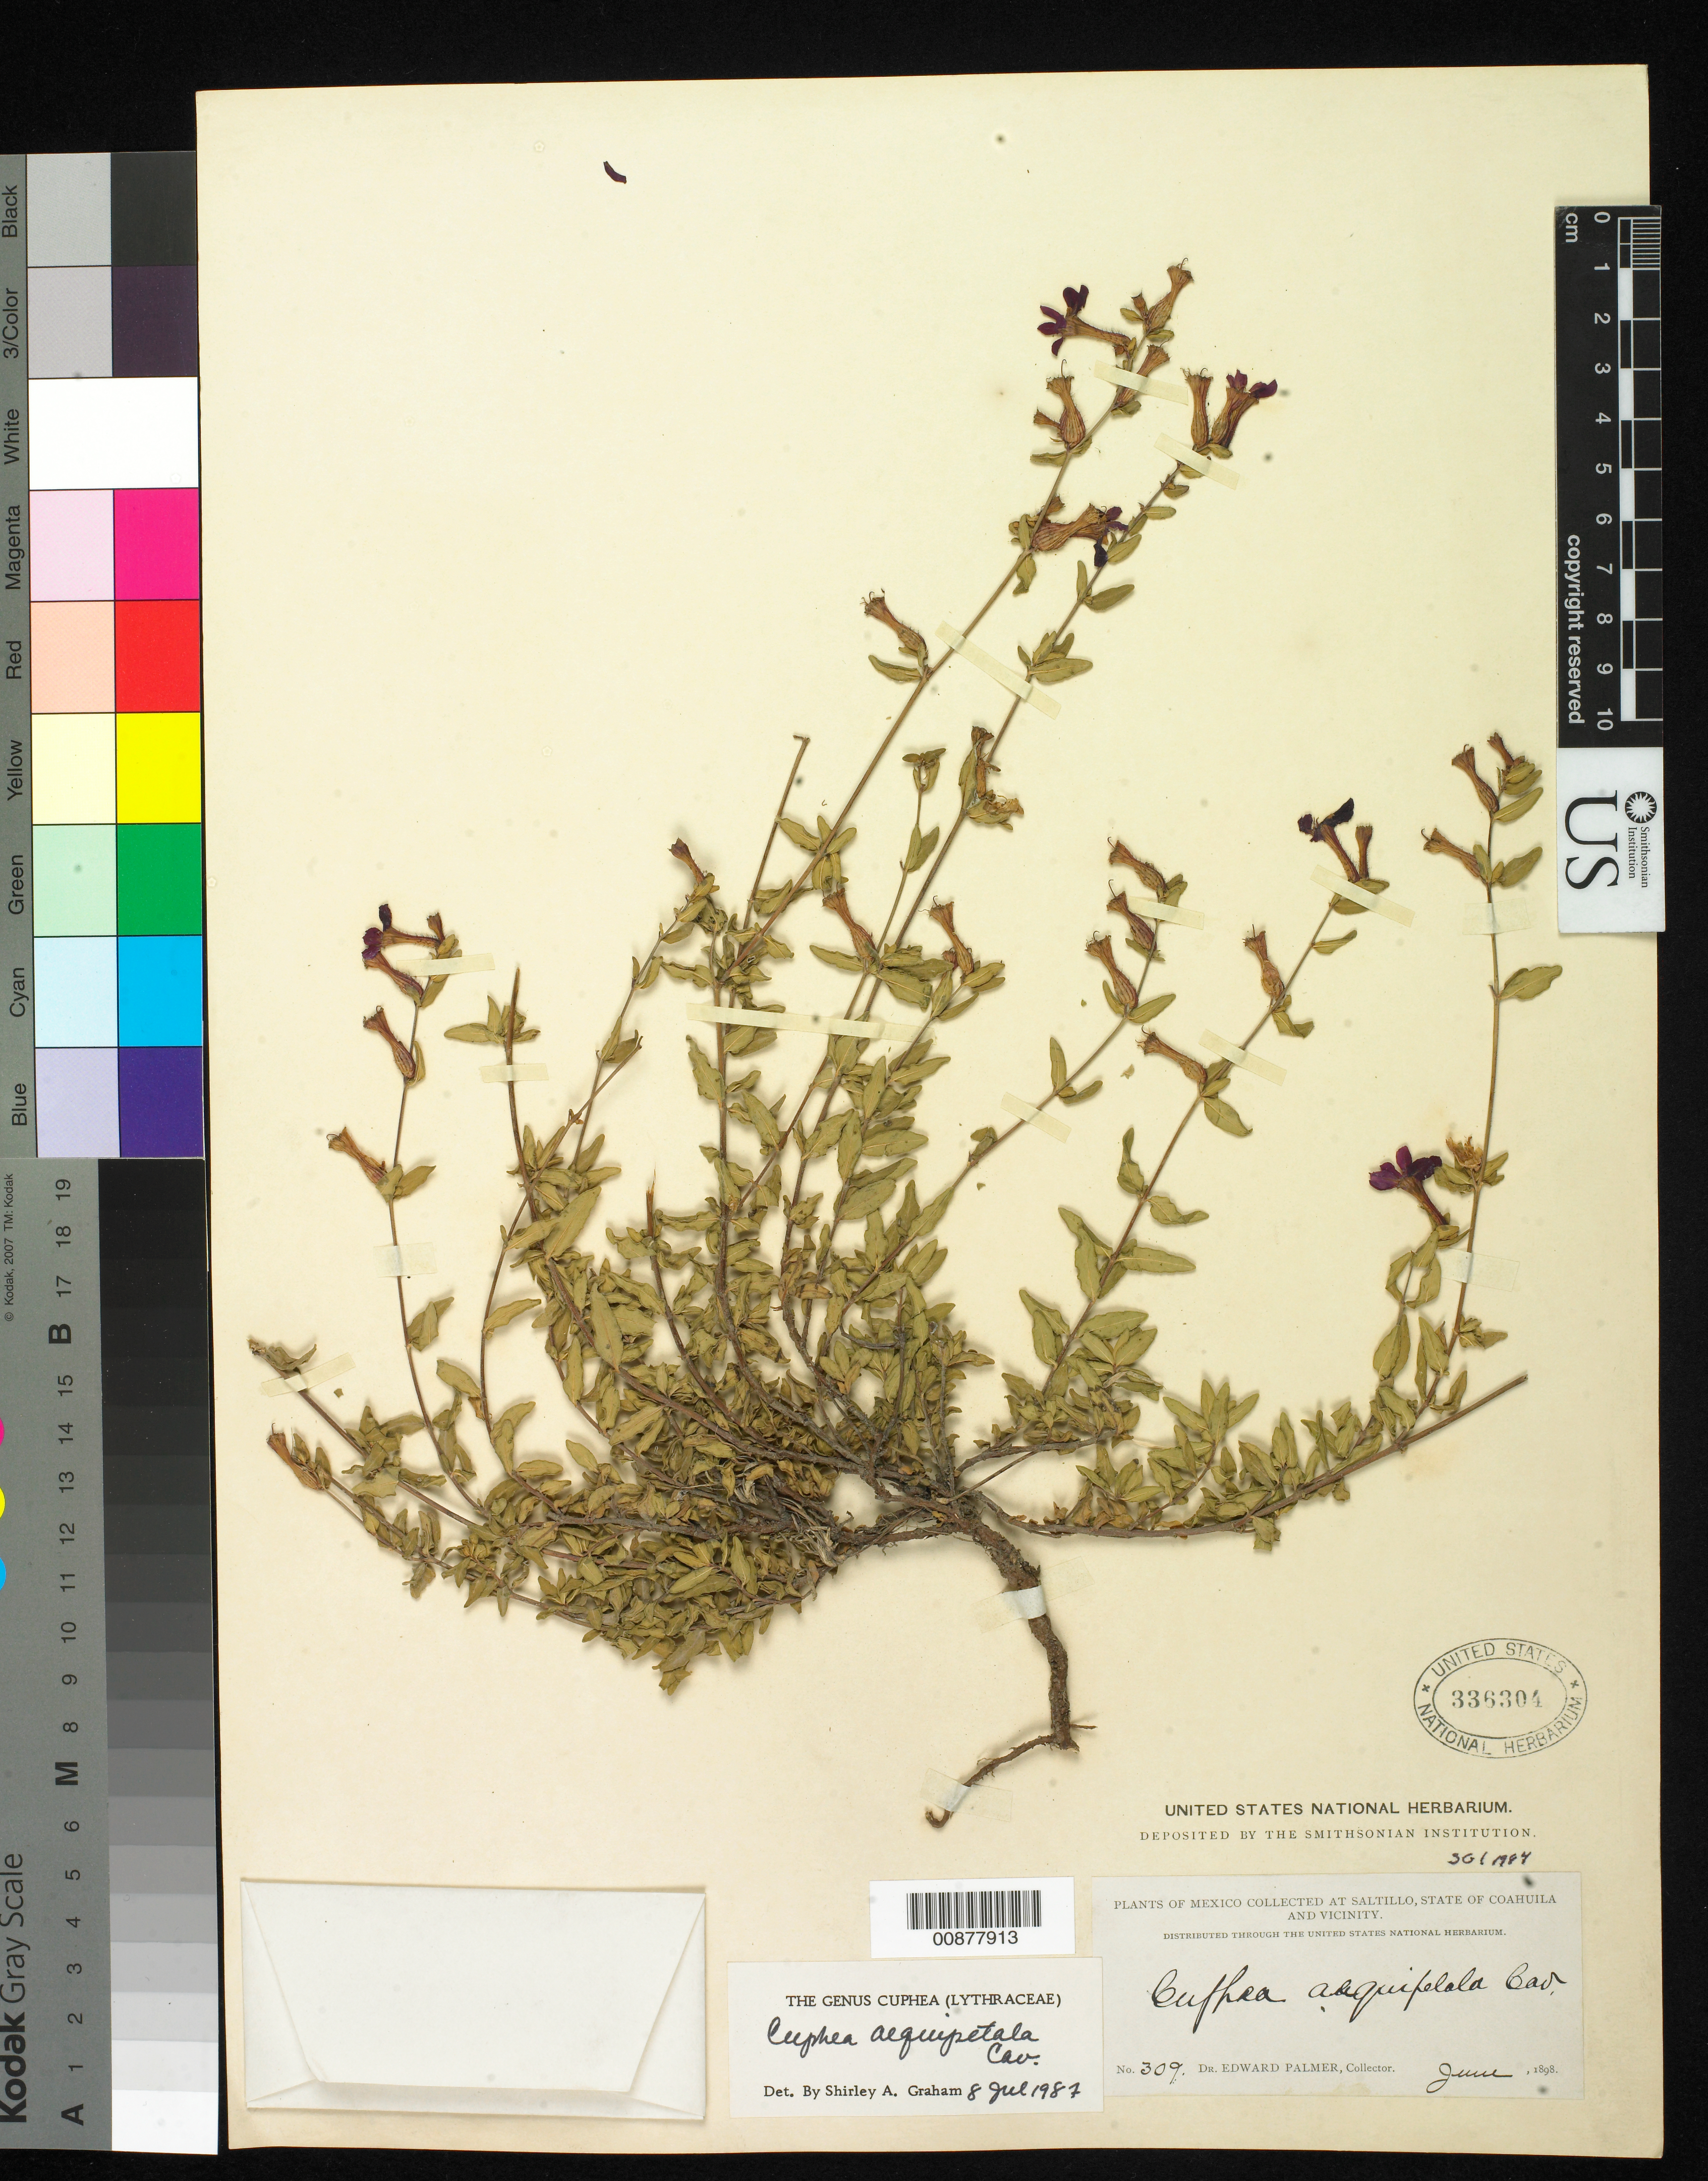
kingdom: Plantae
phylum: Tracheophyta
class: Magnoliopsida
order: Myrtales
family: Lythraceae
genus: Cuphea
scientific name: Cuphea aequipetala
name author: Cav.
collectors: E. Palmer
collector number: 309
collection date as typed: Jun 1898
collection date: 1898-06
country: Mexico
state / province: Coahuila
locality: Saltillo, Coahuila and vicinity.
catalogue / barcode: US 336304